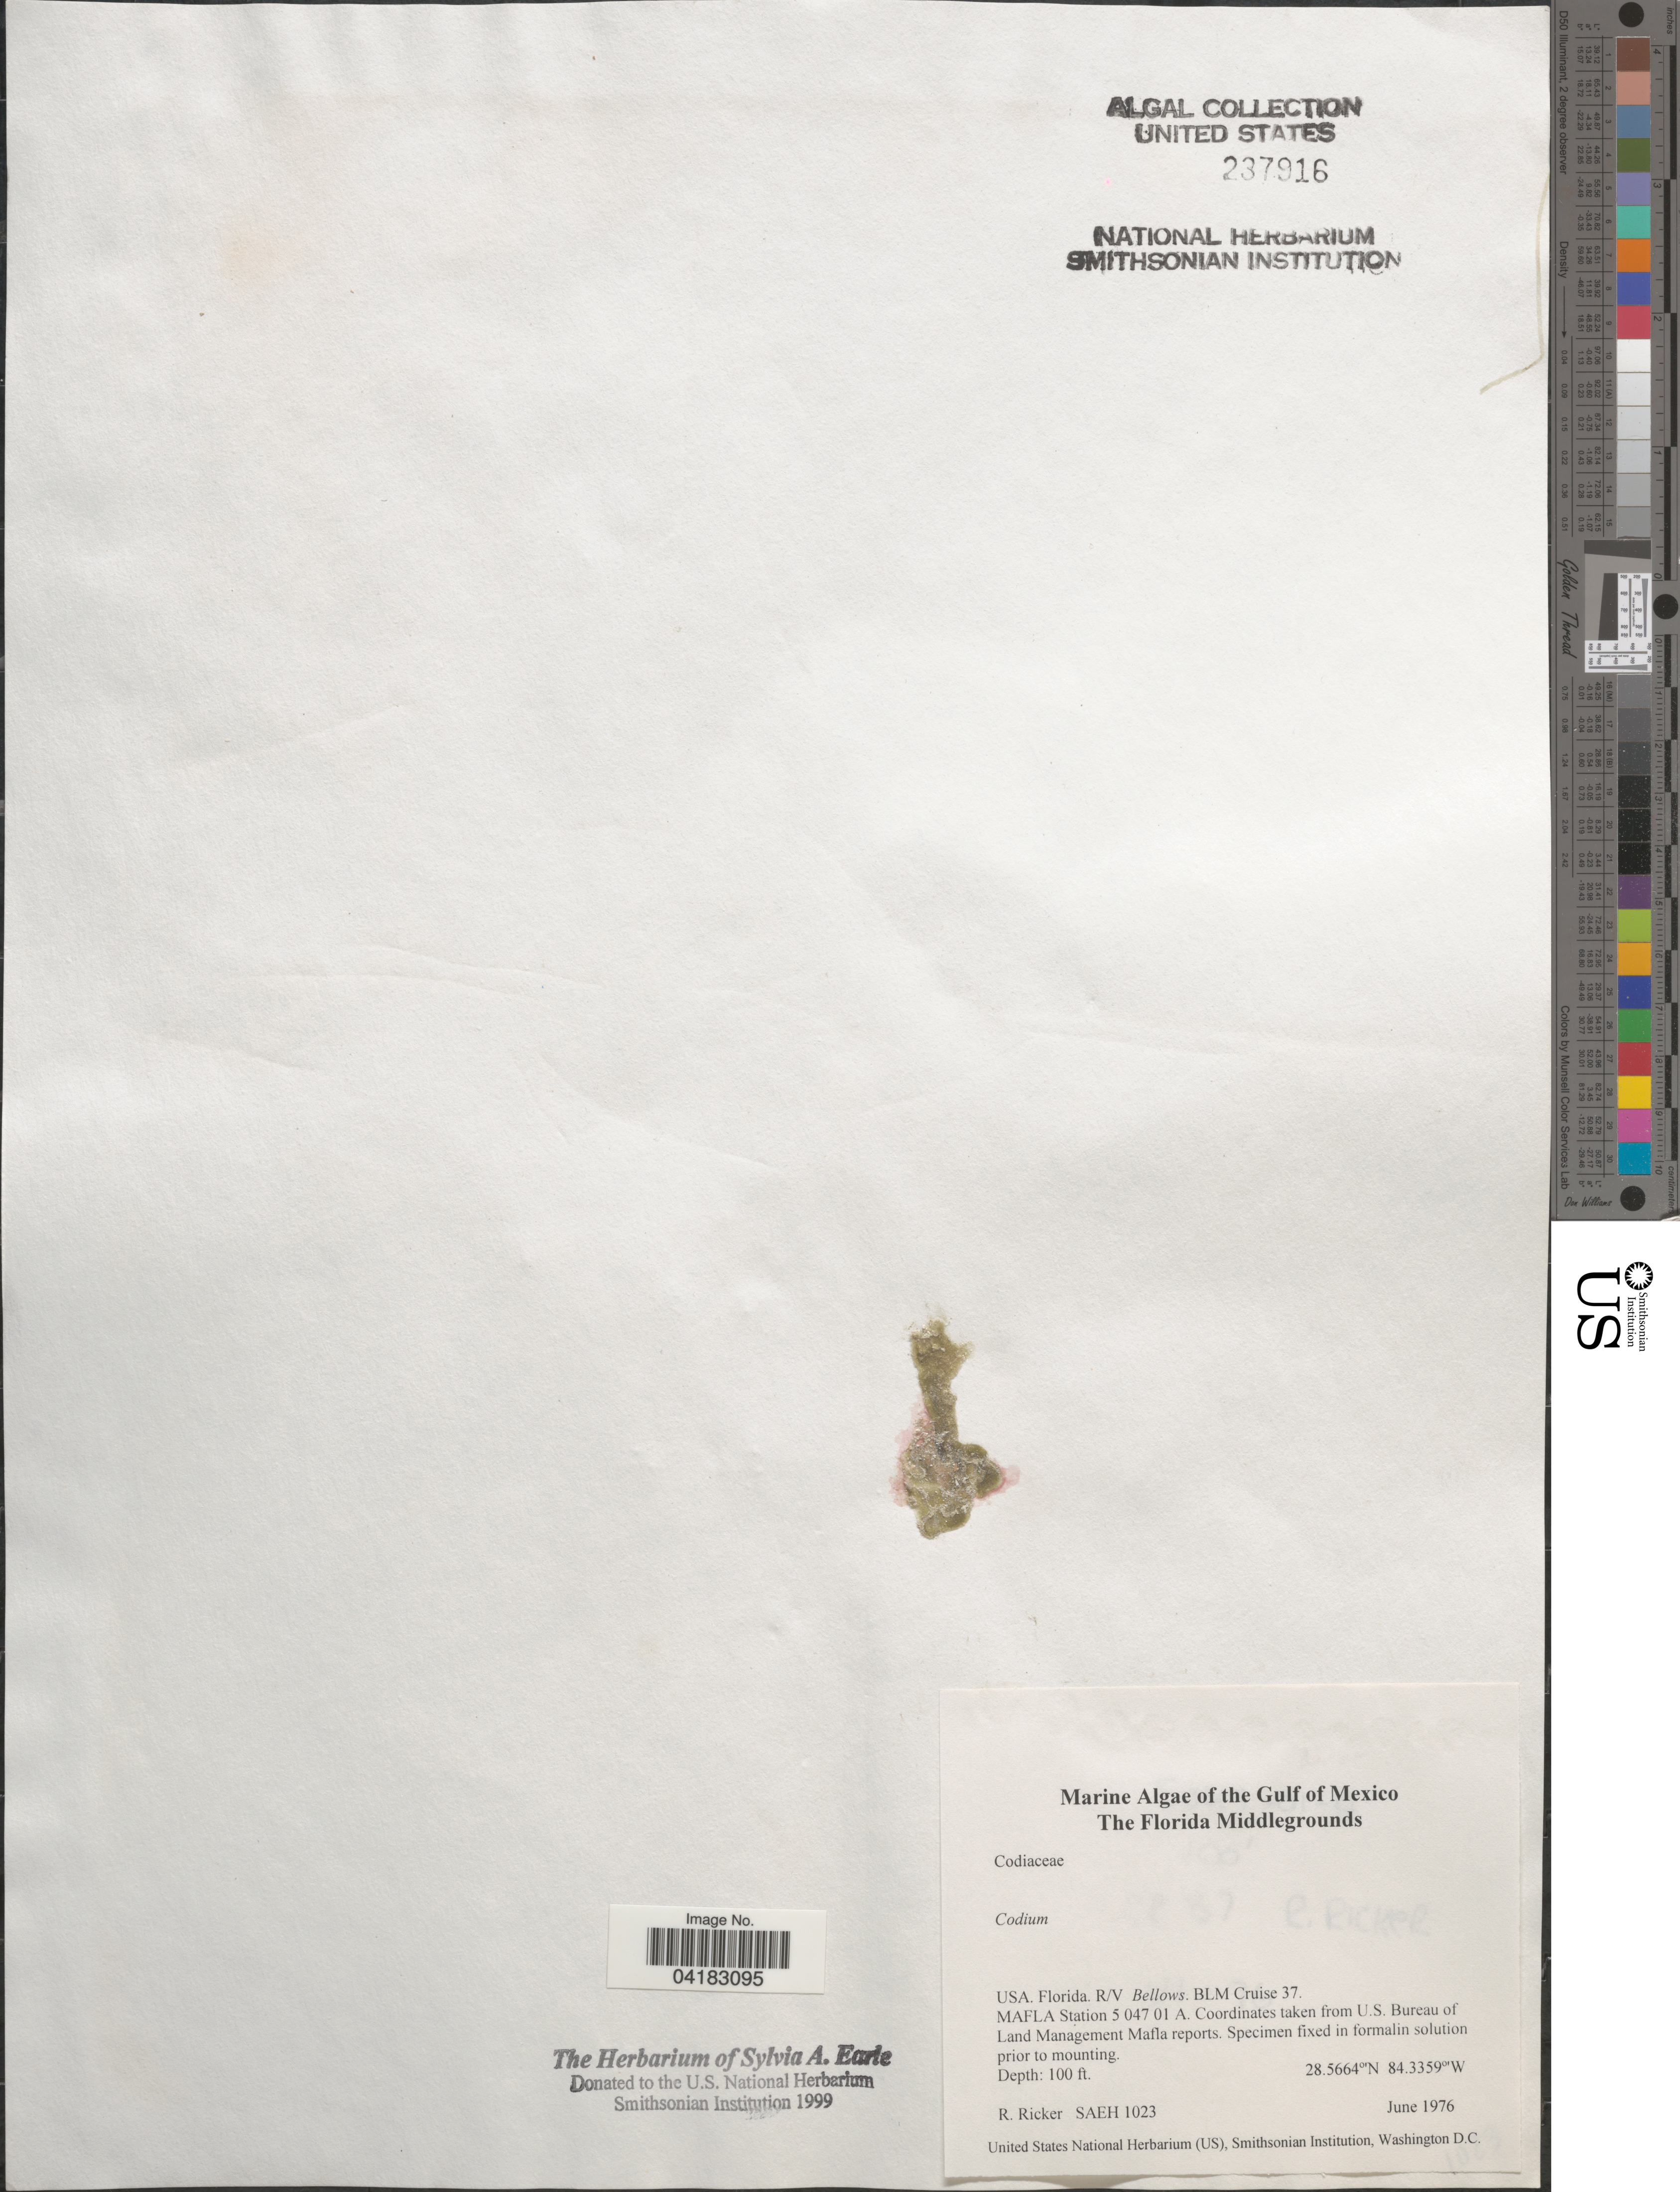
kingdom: Plantae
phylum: Chlorophyta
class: Ulvophyceae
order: Bryopsidales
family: Codiaceae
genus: Codium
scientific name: Codium sp.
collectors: R. Ricker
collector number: SAEH1023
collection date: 1976-06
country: United States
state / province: Florida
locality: Gulf of Mexico. The Florida Middlegrounds. R/V Bellows. BLM Cruise 37. MAFLA Station 5 047 01 A.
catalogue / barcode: US 237916